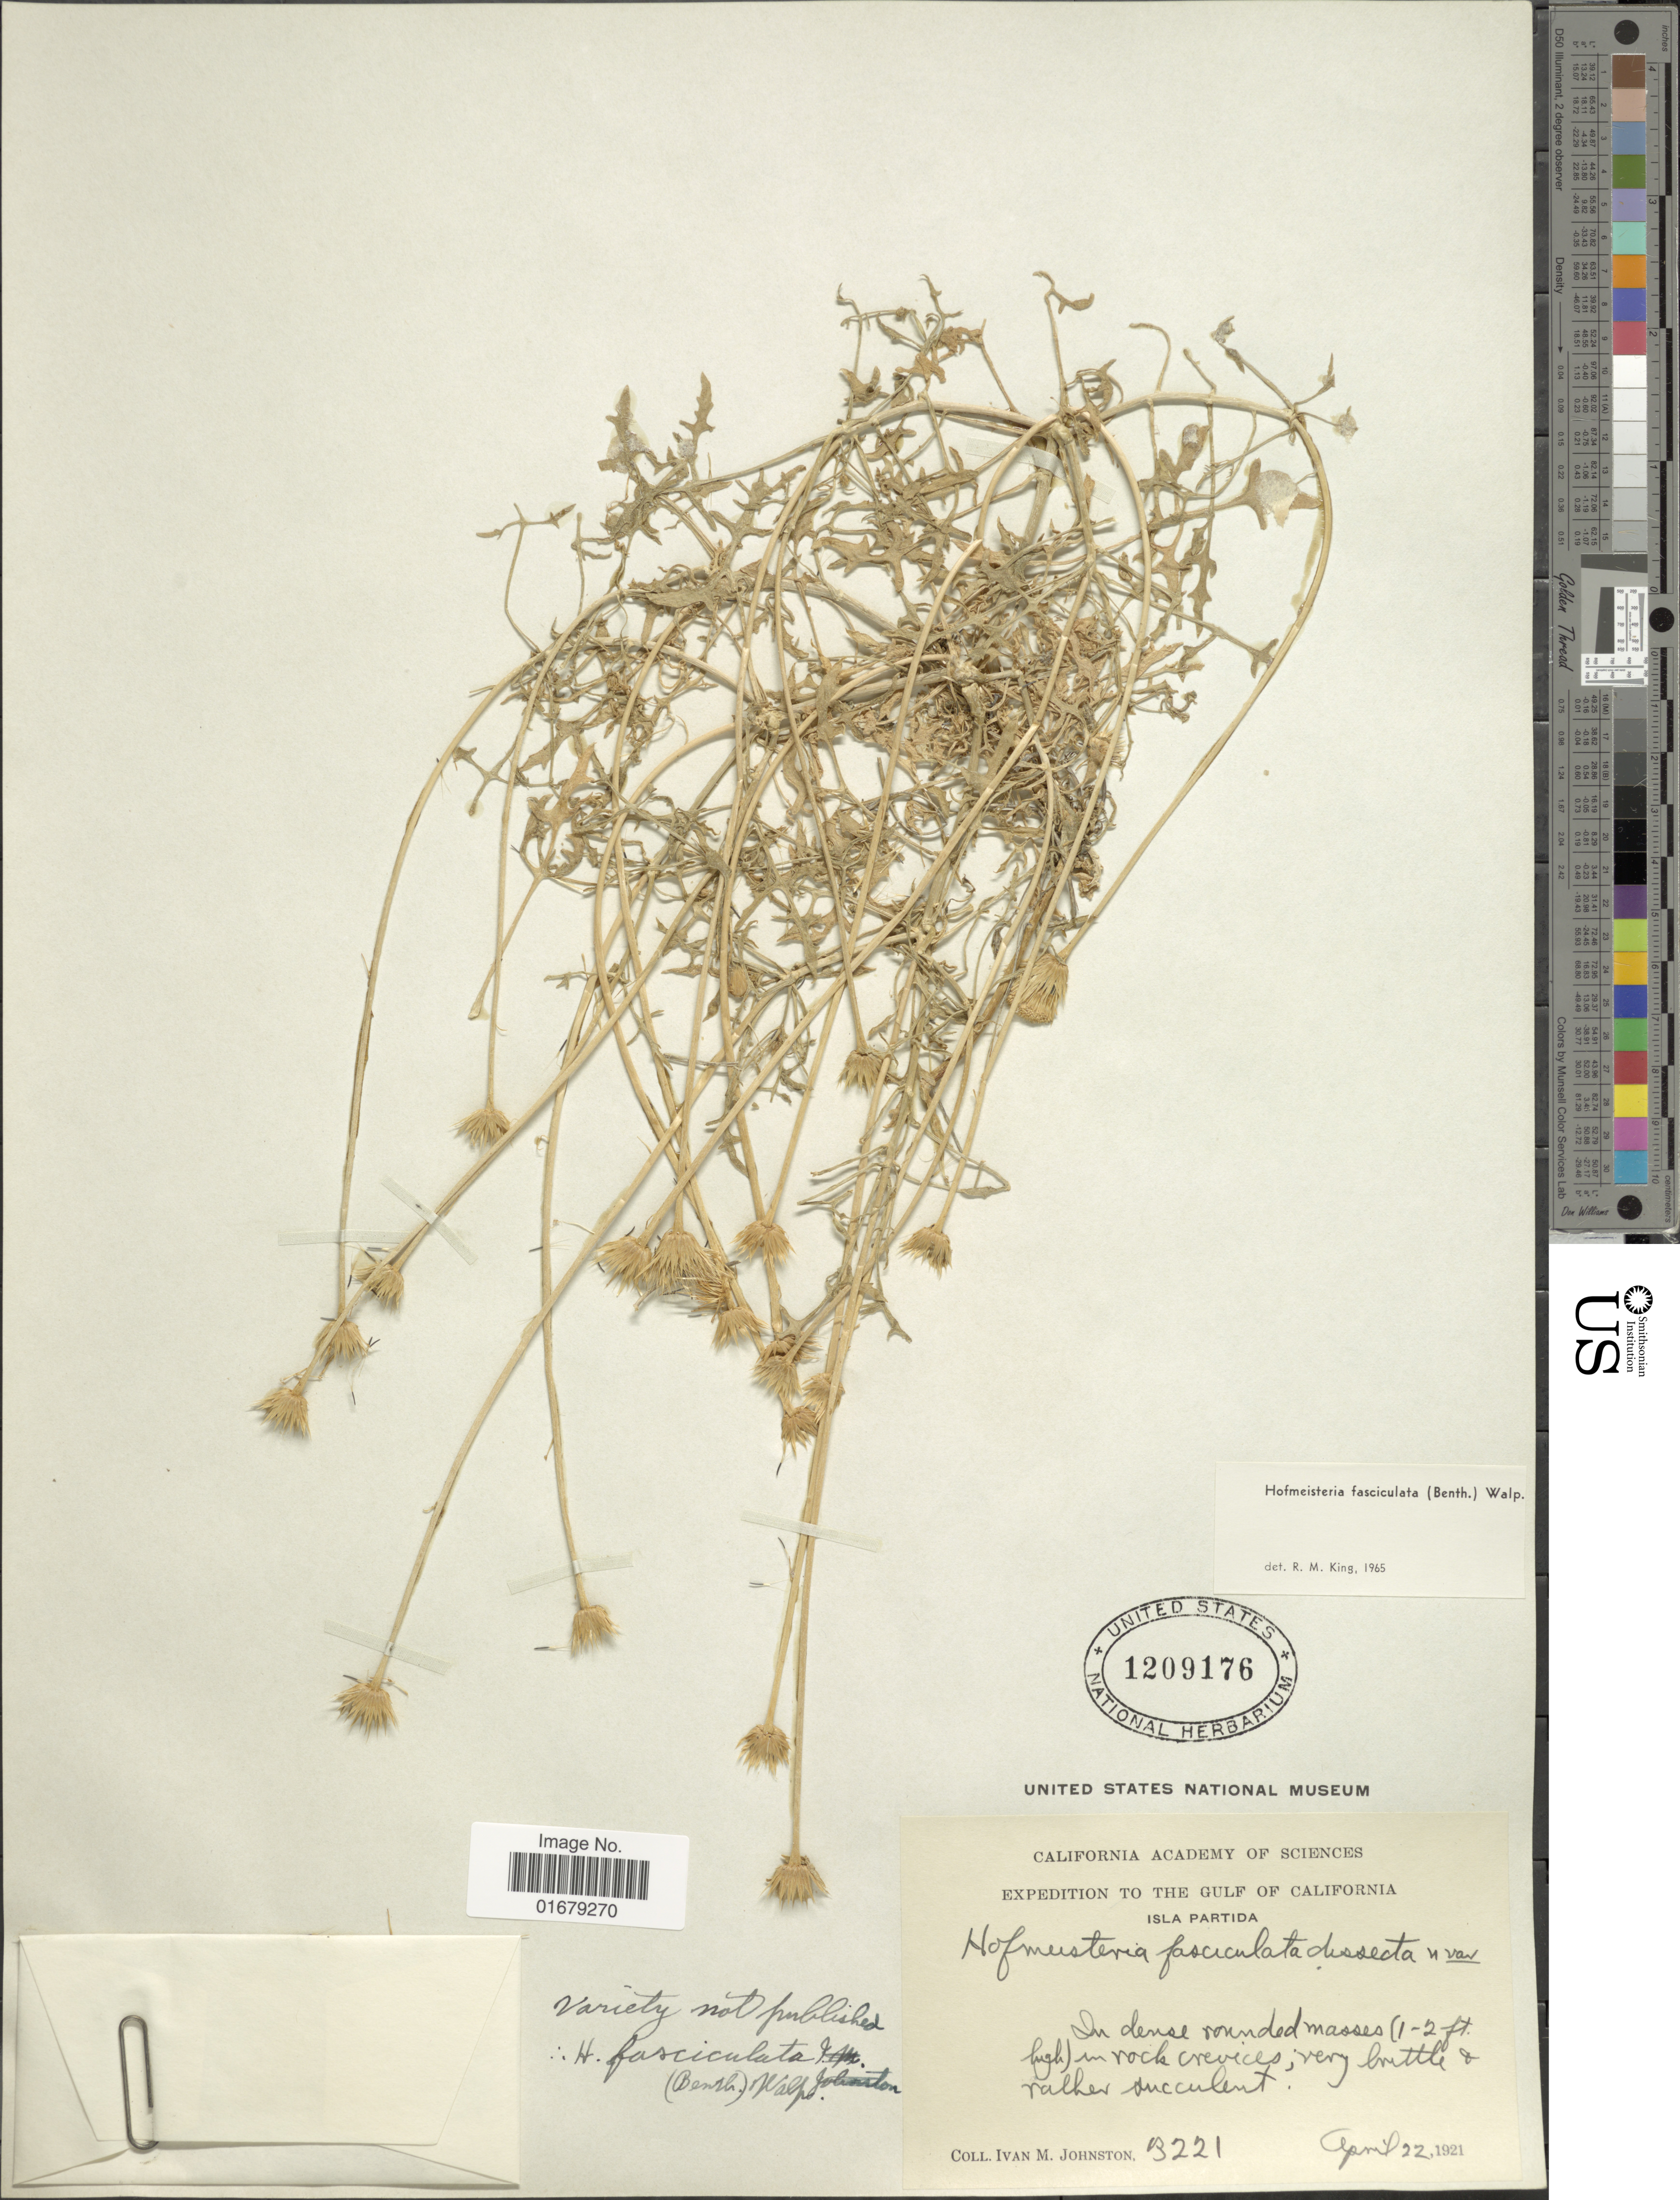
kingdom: Plantae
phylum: Tracheophyta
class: Magnoliopsida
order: Asterales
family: Asteraceae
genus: Hofmeisteria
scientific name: Hofmeisteria fasciculata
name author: (Benth.) Walp.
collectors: I.M. Johnston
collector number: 3221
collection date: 1921-04-22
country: Mexico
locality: The Gulf of California, Isla Partida.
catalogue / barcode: US 1209176